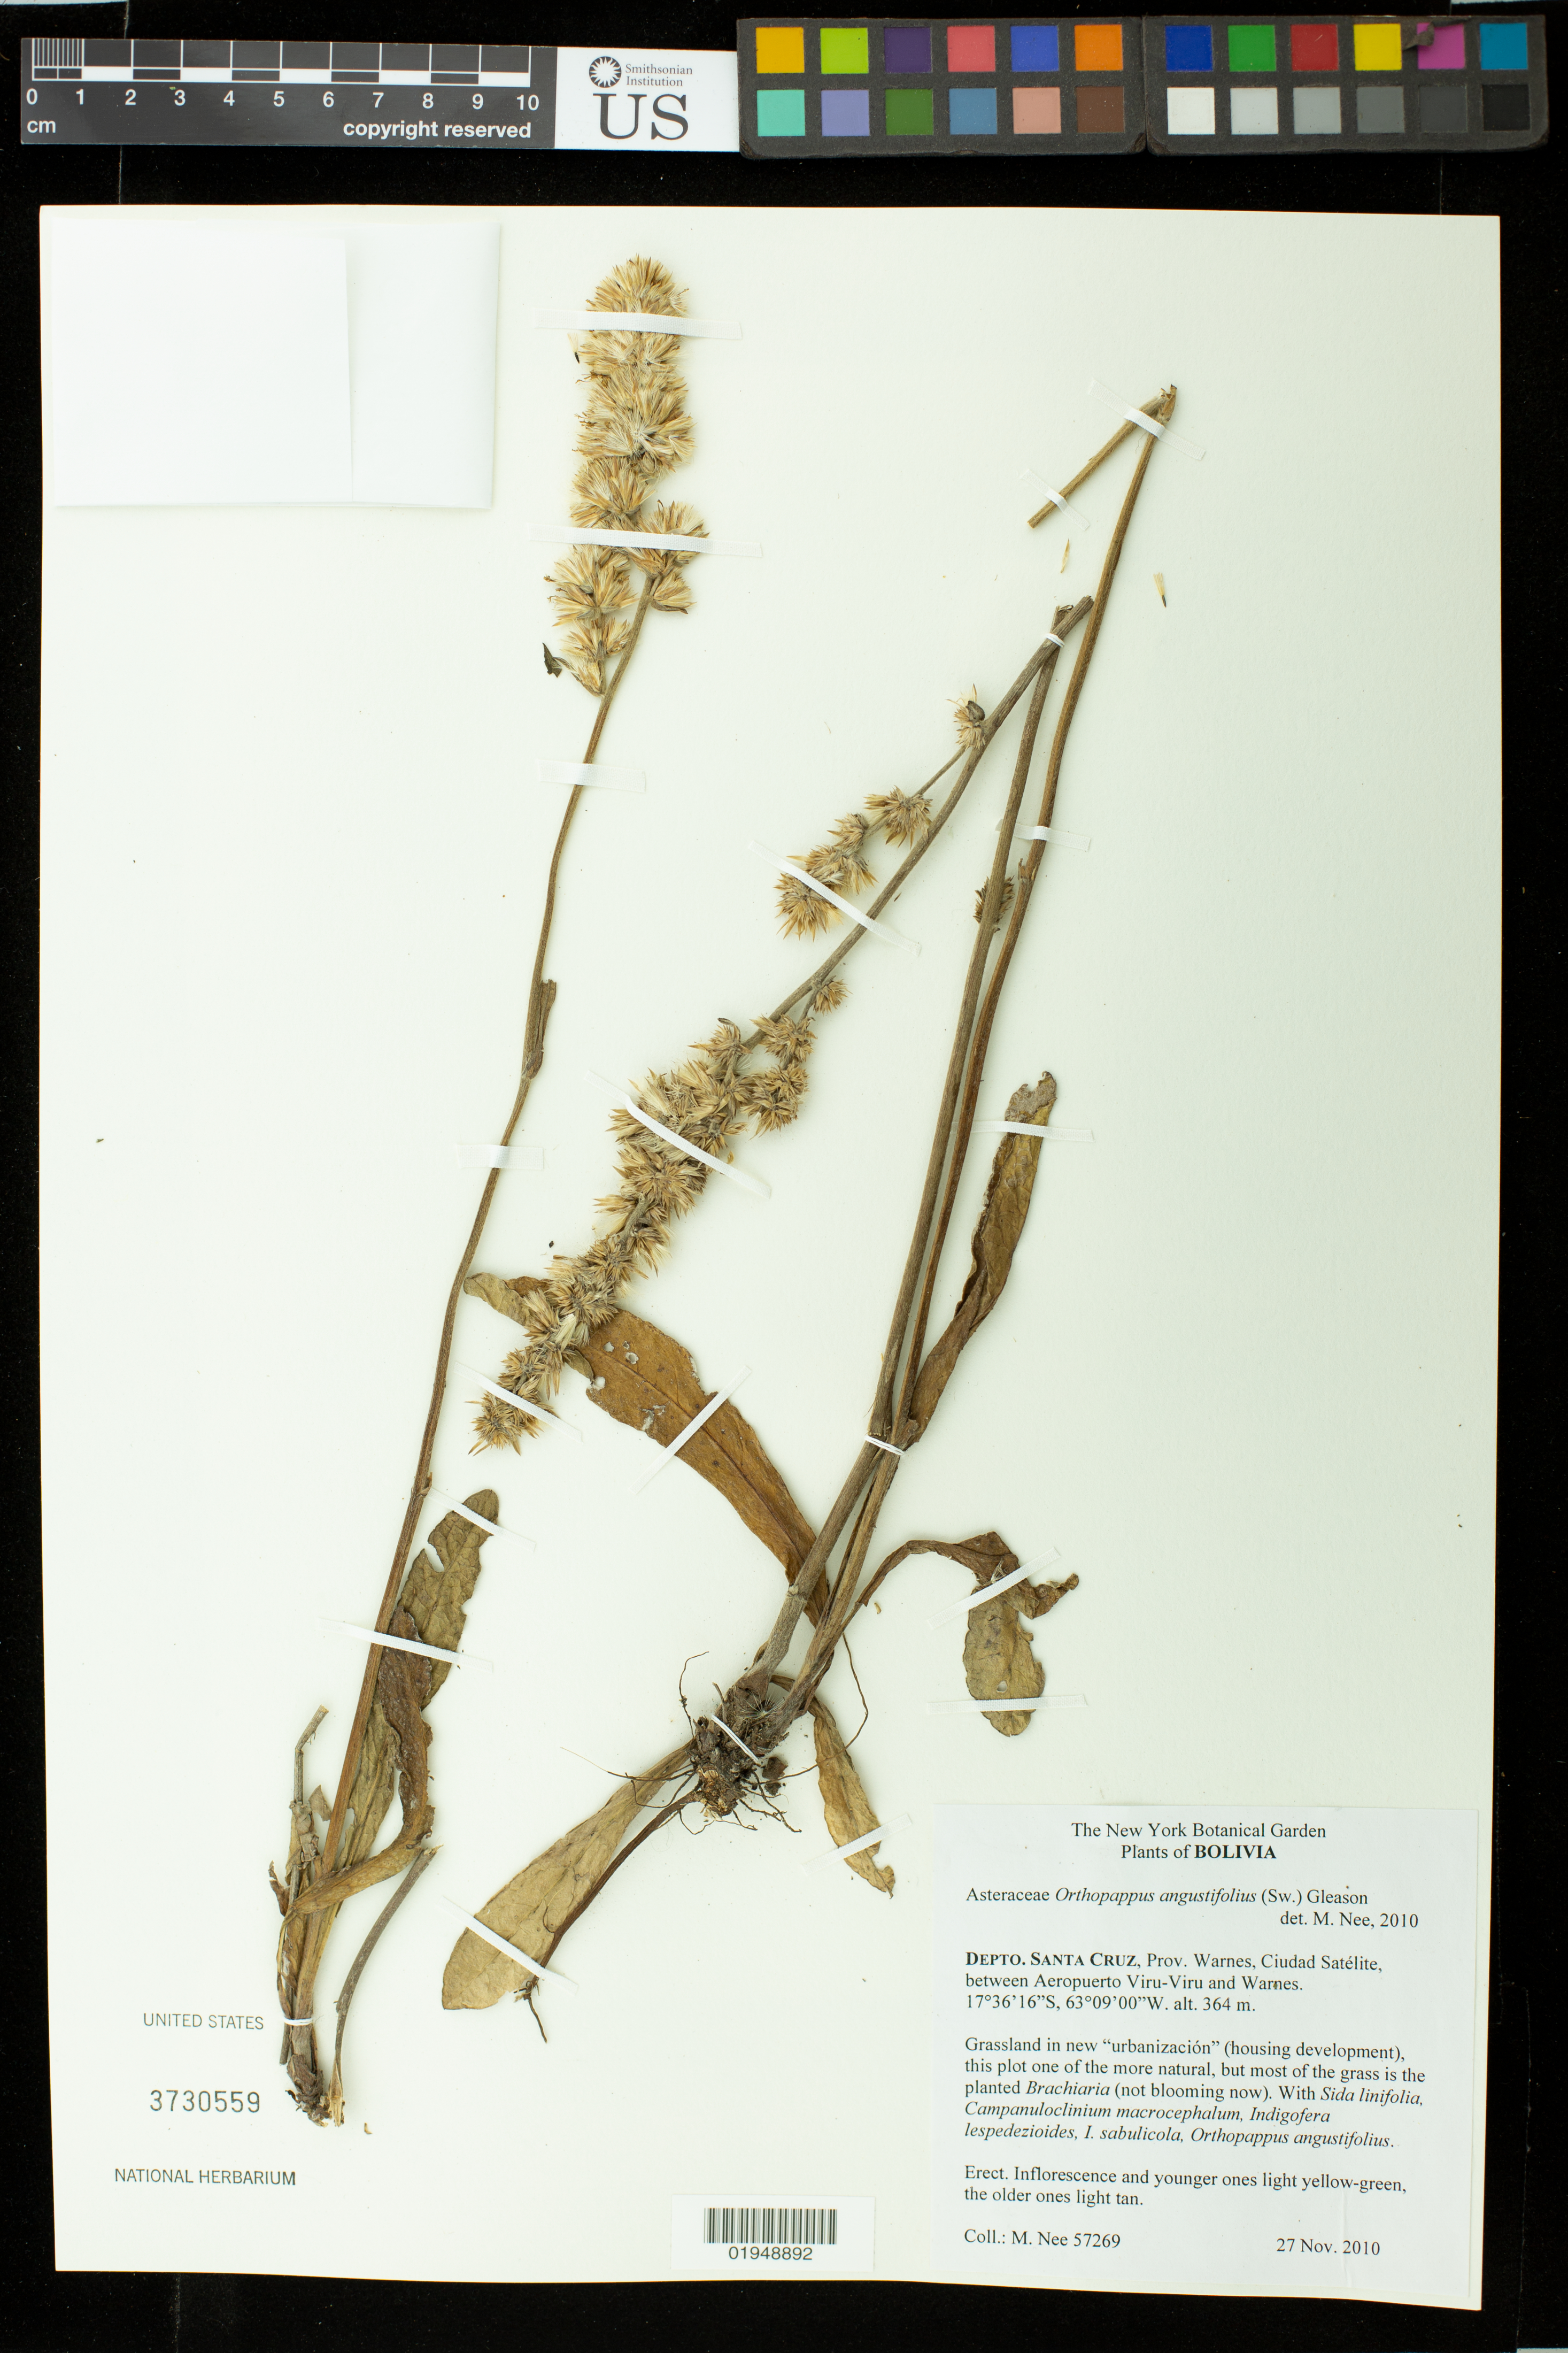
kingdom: Plantae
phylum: Tracheophyta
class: Magnoliopsida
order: Asterales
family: Asteraceae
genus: Orthopappus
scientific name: Orthopappus angustifolius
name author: (Sw.) Gleason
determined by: Nee, M.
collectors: M. Nee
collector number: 57269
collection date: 2010-11-27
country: Bolivia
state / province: Santa Cruz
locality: Depto. Santa Cruz, Prov. Warnes, Ciudad Satelite, between Aeropuerto Viru-Viru and Warnes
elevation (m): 364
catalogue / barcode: US 3730559